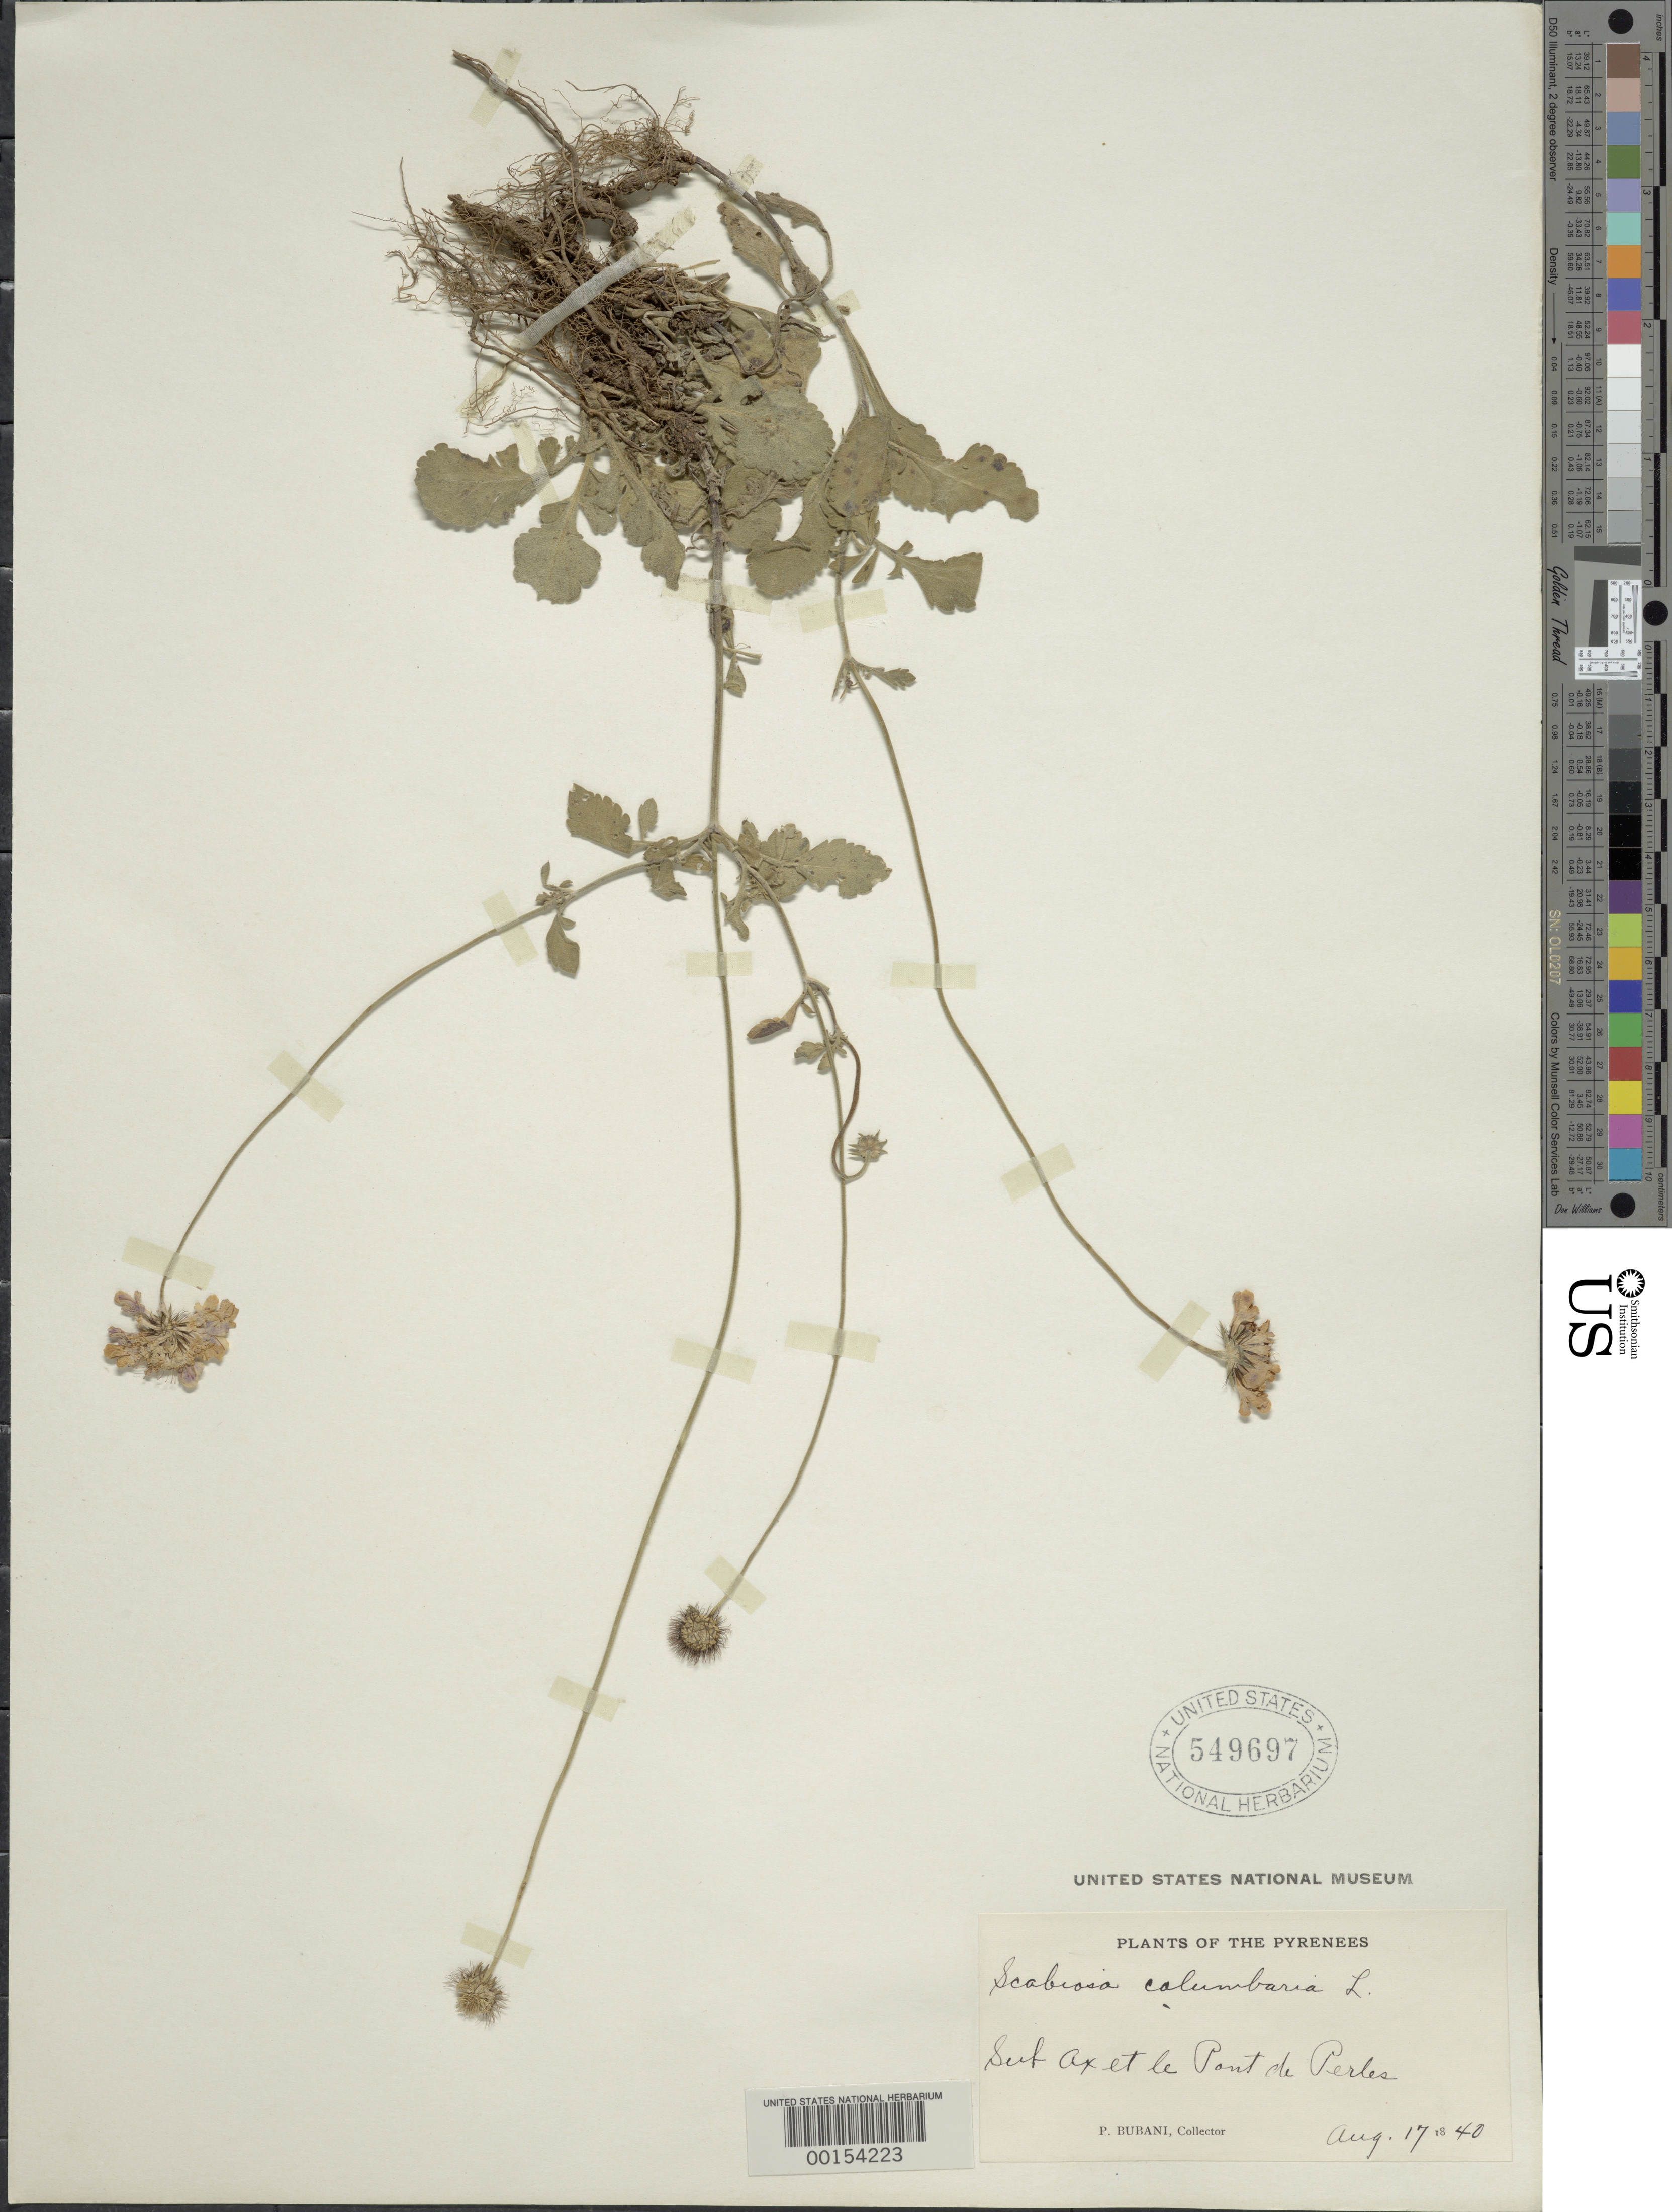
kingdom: Plantae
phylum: Tracheophyta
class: Magnoliopsida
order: Dipsacales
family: Caprifoliaceae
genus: Scabiosa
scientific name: Scabiosa columbaria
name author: L.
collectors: P. Bubani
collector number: s..n.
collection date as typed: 17 Aug 1840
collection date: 1840-08-17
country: France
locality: Pyrenees, Pont de Perles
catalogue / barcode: US 549697